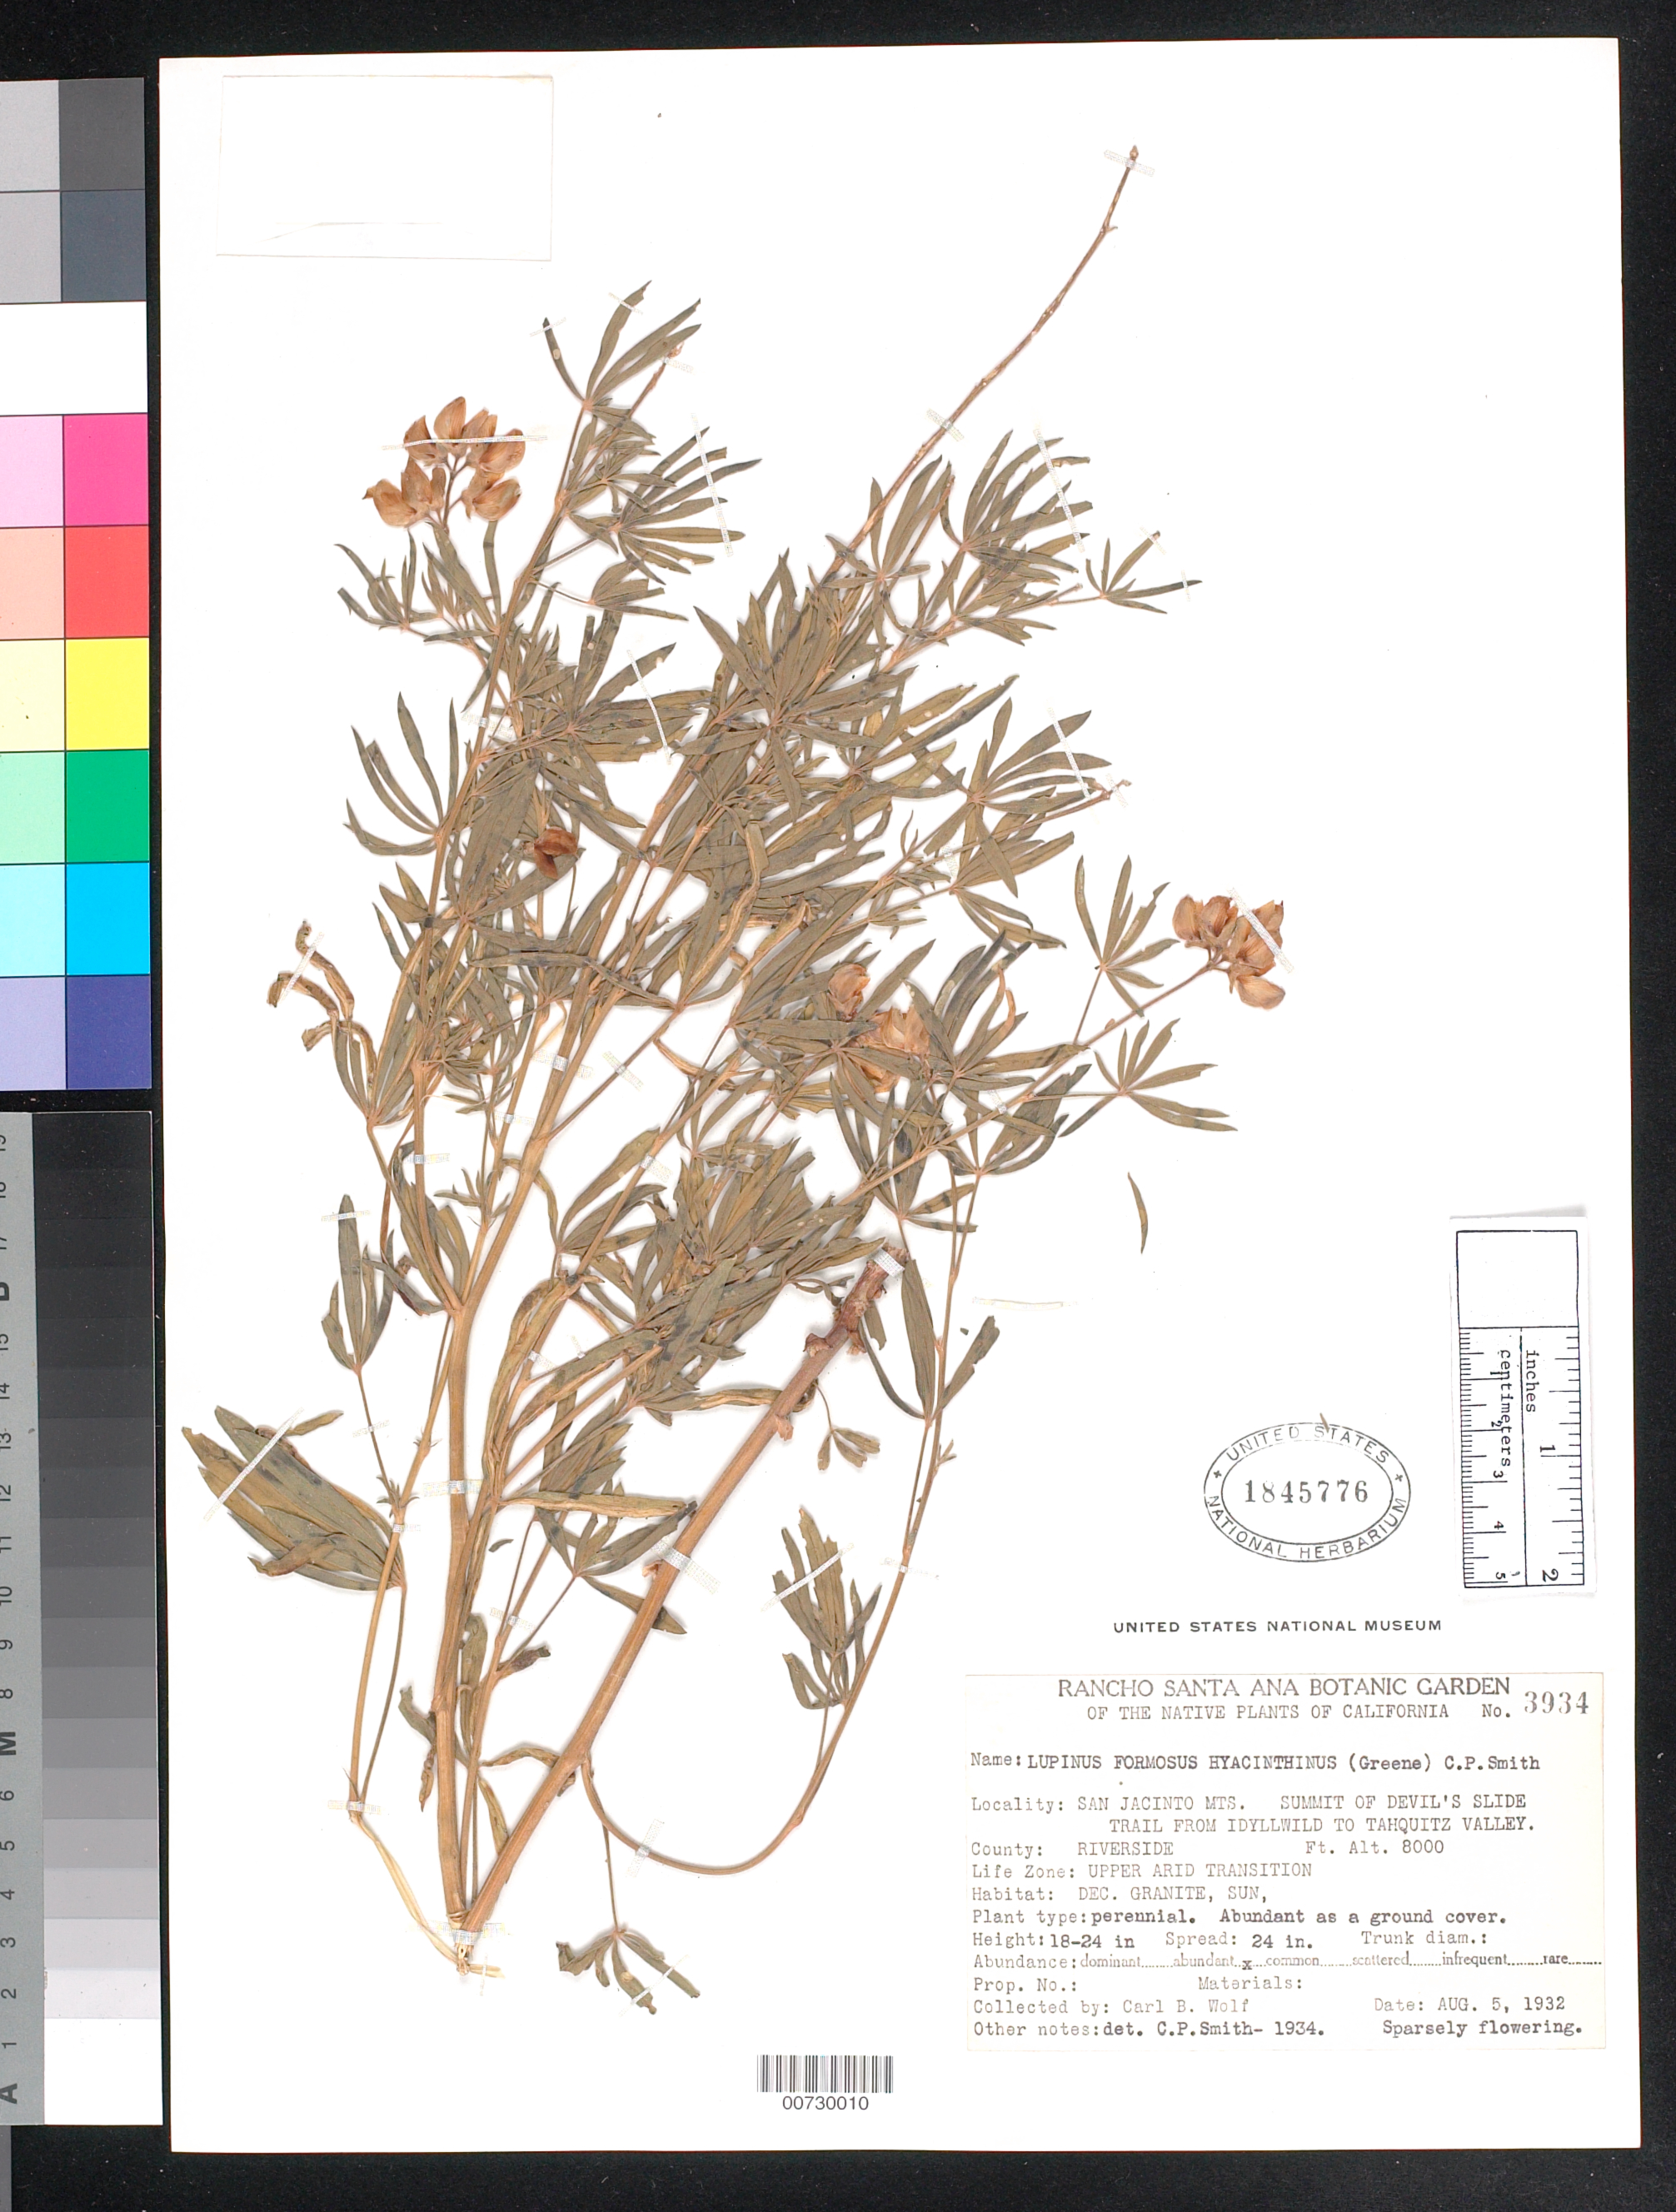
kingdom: Plantae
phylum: Tracheophyta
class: Magnoliopsida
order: Fabales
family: Fabaceae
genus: Lupinus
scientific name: Lupinus hyacinthinus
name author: Greene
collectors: C. B. Wolf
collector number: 3934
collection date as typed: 05 Aug 1932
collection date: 1932-08-05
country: United States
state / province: California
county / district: Riverside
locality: San Jacinto Mts. Summit of Devil's Slide Trail from Idyllwild to Tahquitz Valley.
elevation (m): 2438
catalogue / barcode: US 1845776